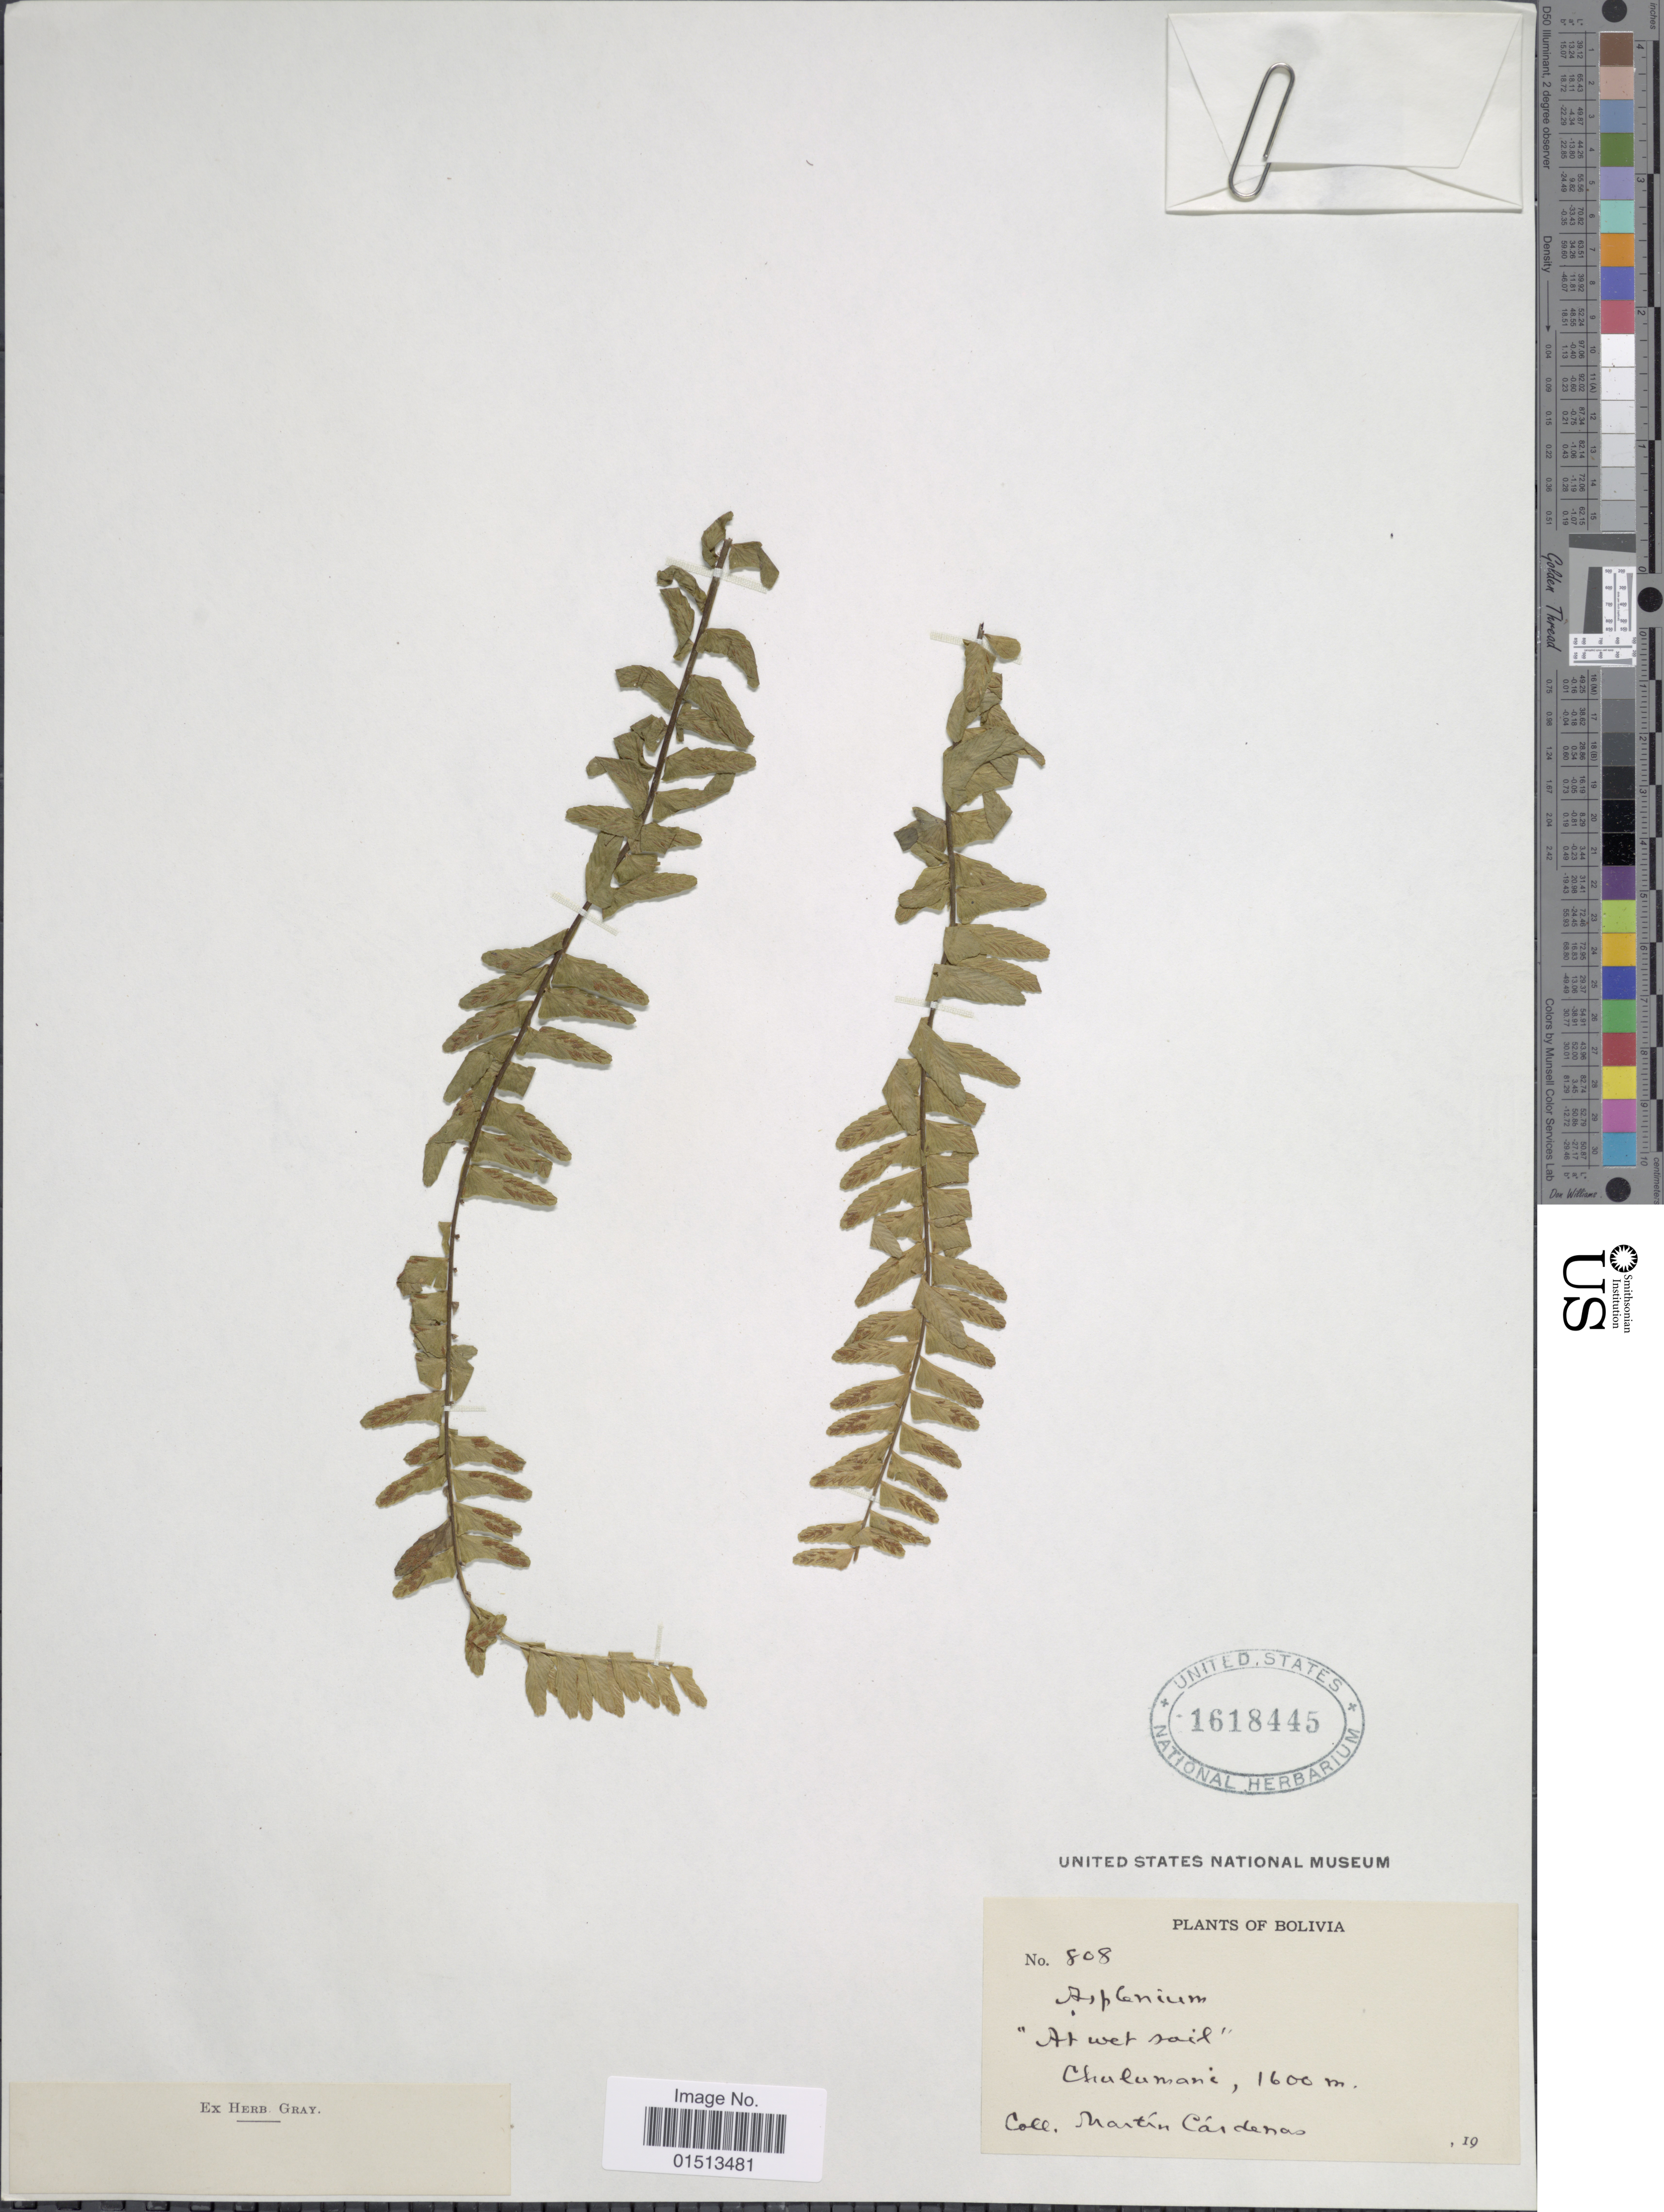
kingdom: Plantae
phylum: Tracheophyta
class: Polypodiopsida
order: Polypodiales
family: Aspleniaceae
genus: Asplenium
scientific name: Asplenium sp.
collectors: M. Cárdenas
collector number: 808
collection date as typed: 19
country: Bolivia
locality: Chulumani.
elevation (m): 1600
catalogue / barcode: US 1618445